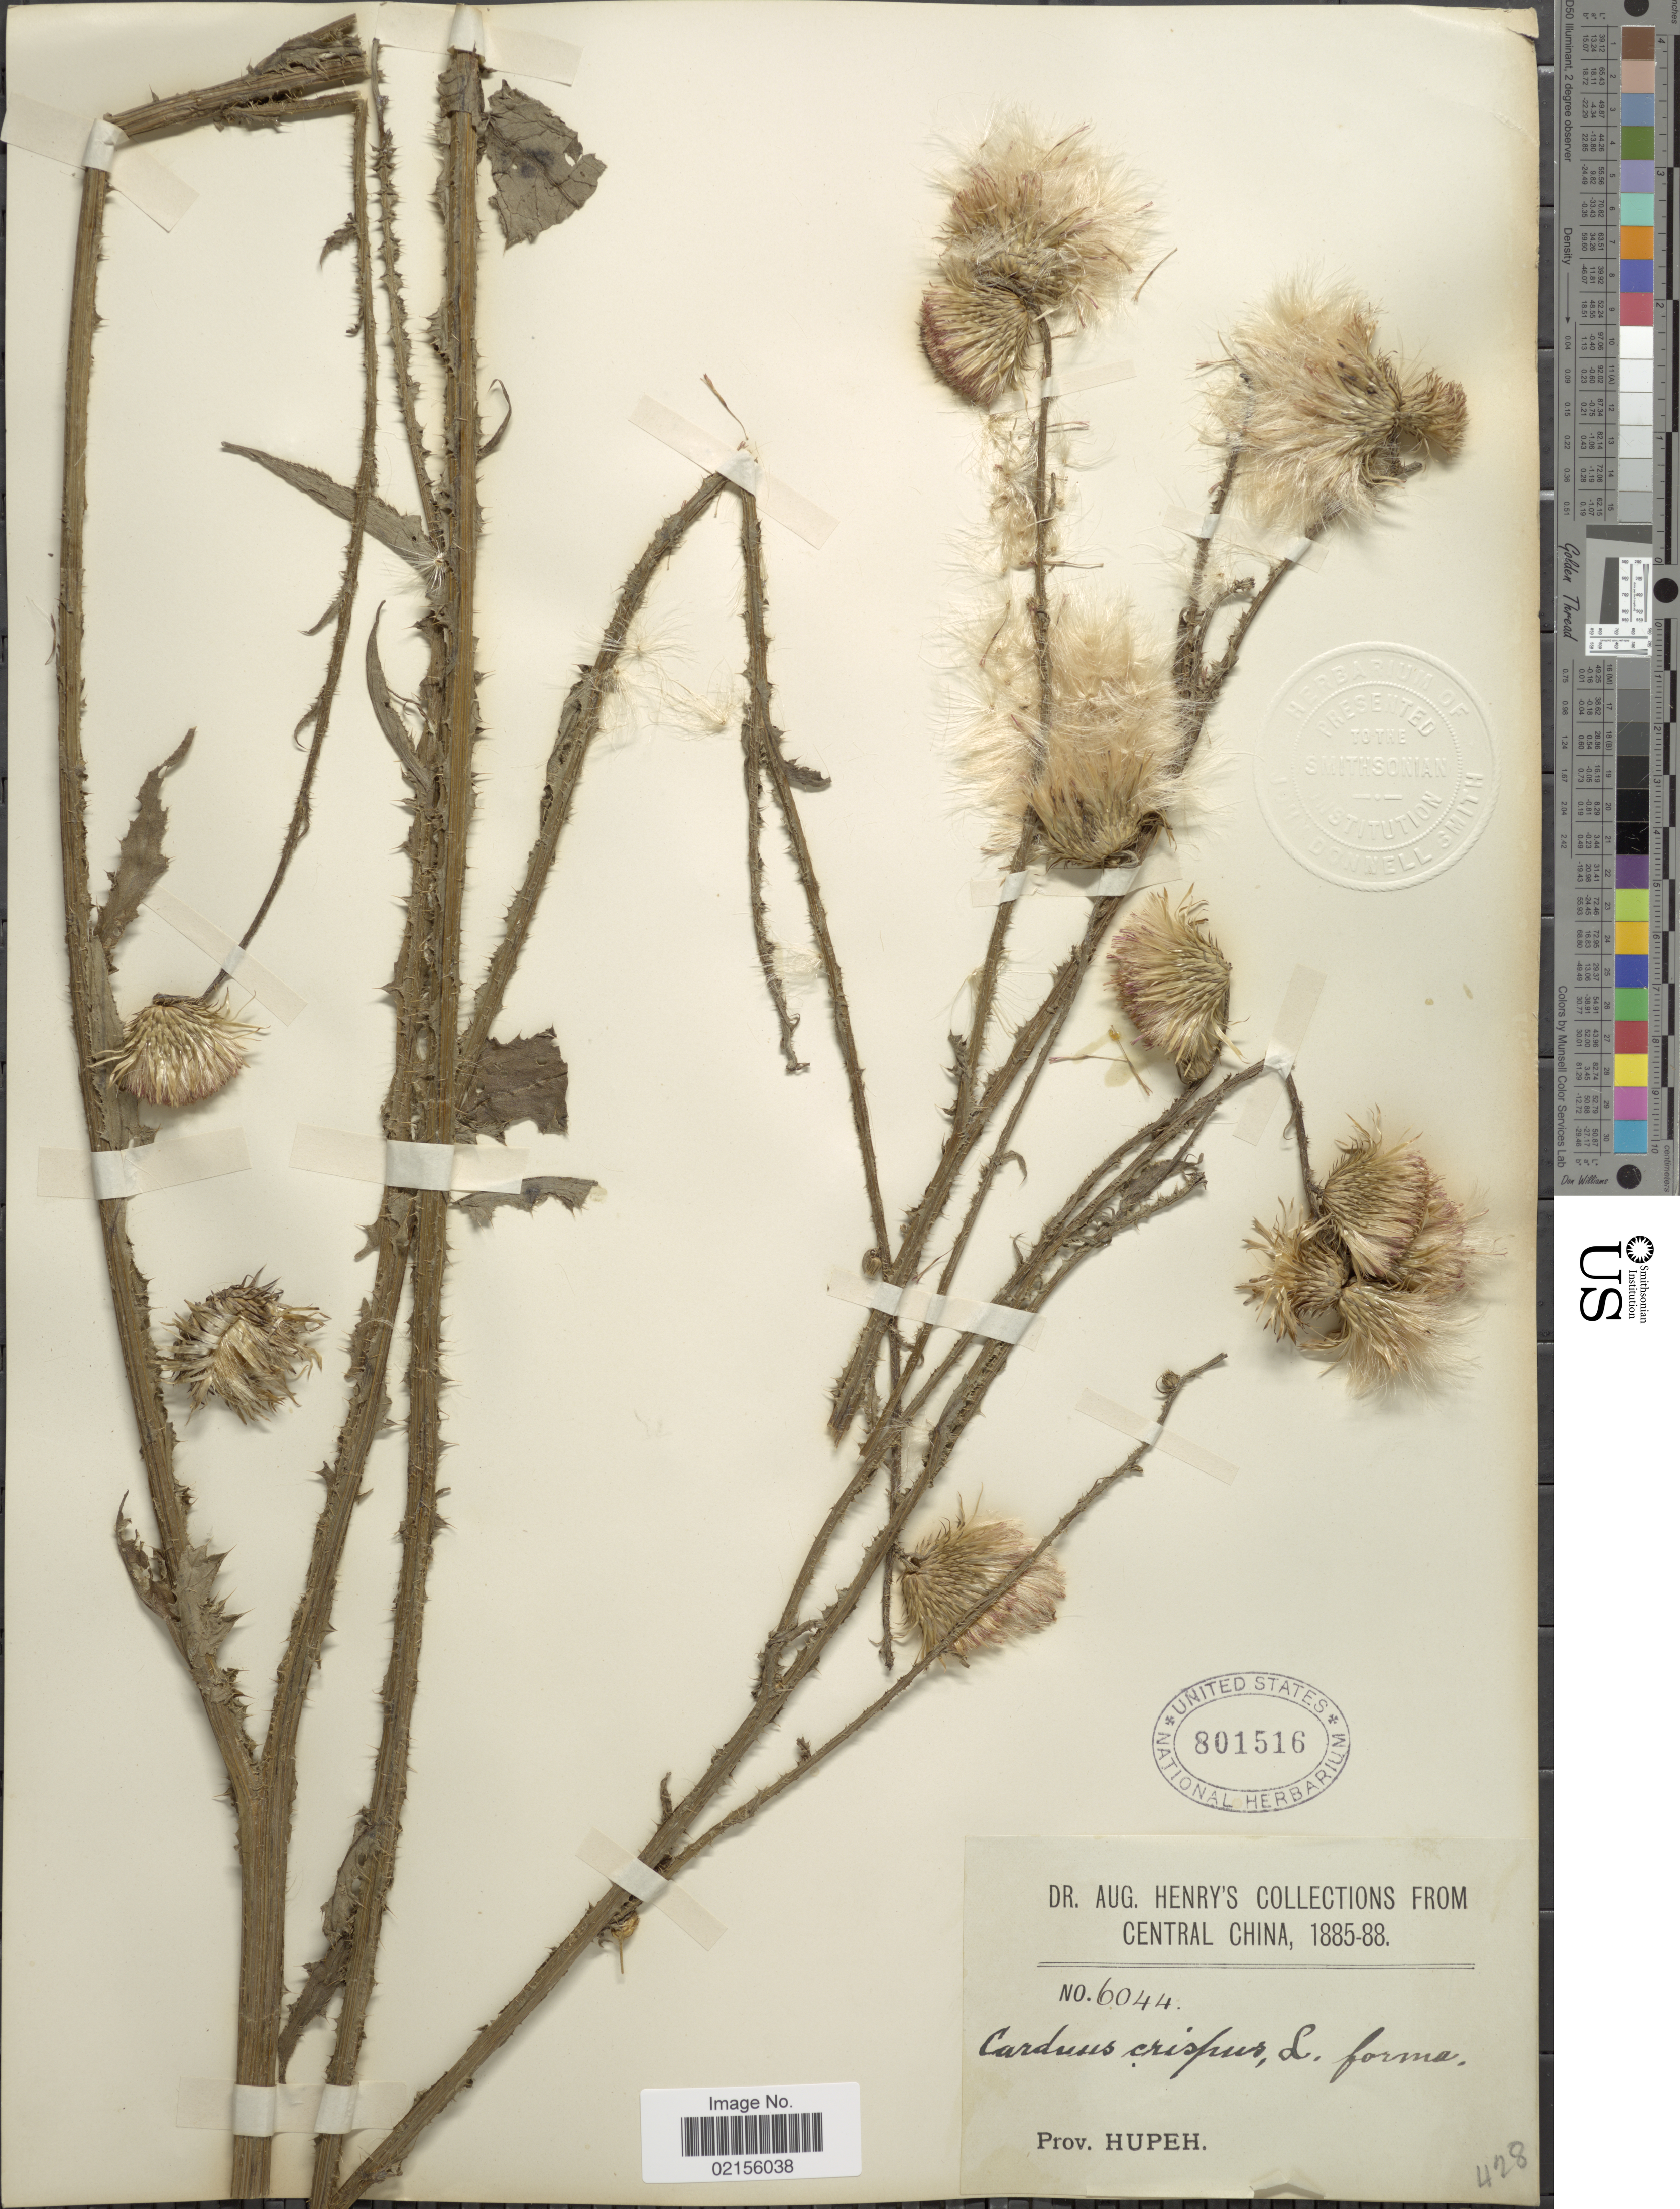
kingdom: Plantae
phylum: Tracheophyta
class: Magnoliopsida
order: Asterales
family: Asteraceae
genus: Carduus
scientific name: Carduus crispus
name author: L.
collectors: A. Henry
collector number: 6044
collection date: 1885/1888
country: China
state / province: Hubei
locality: Prov. Hupeh, Central China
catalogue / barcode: US 801516